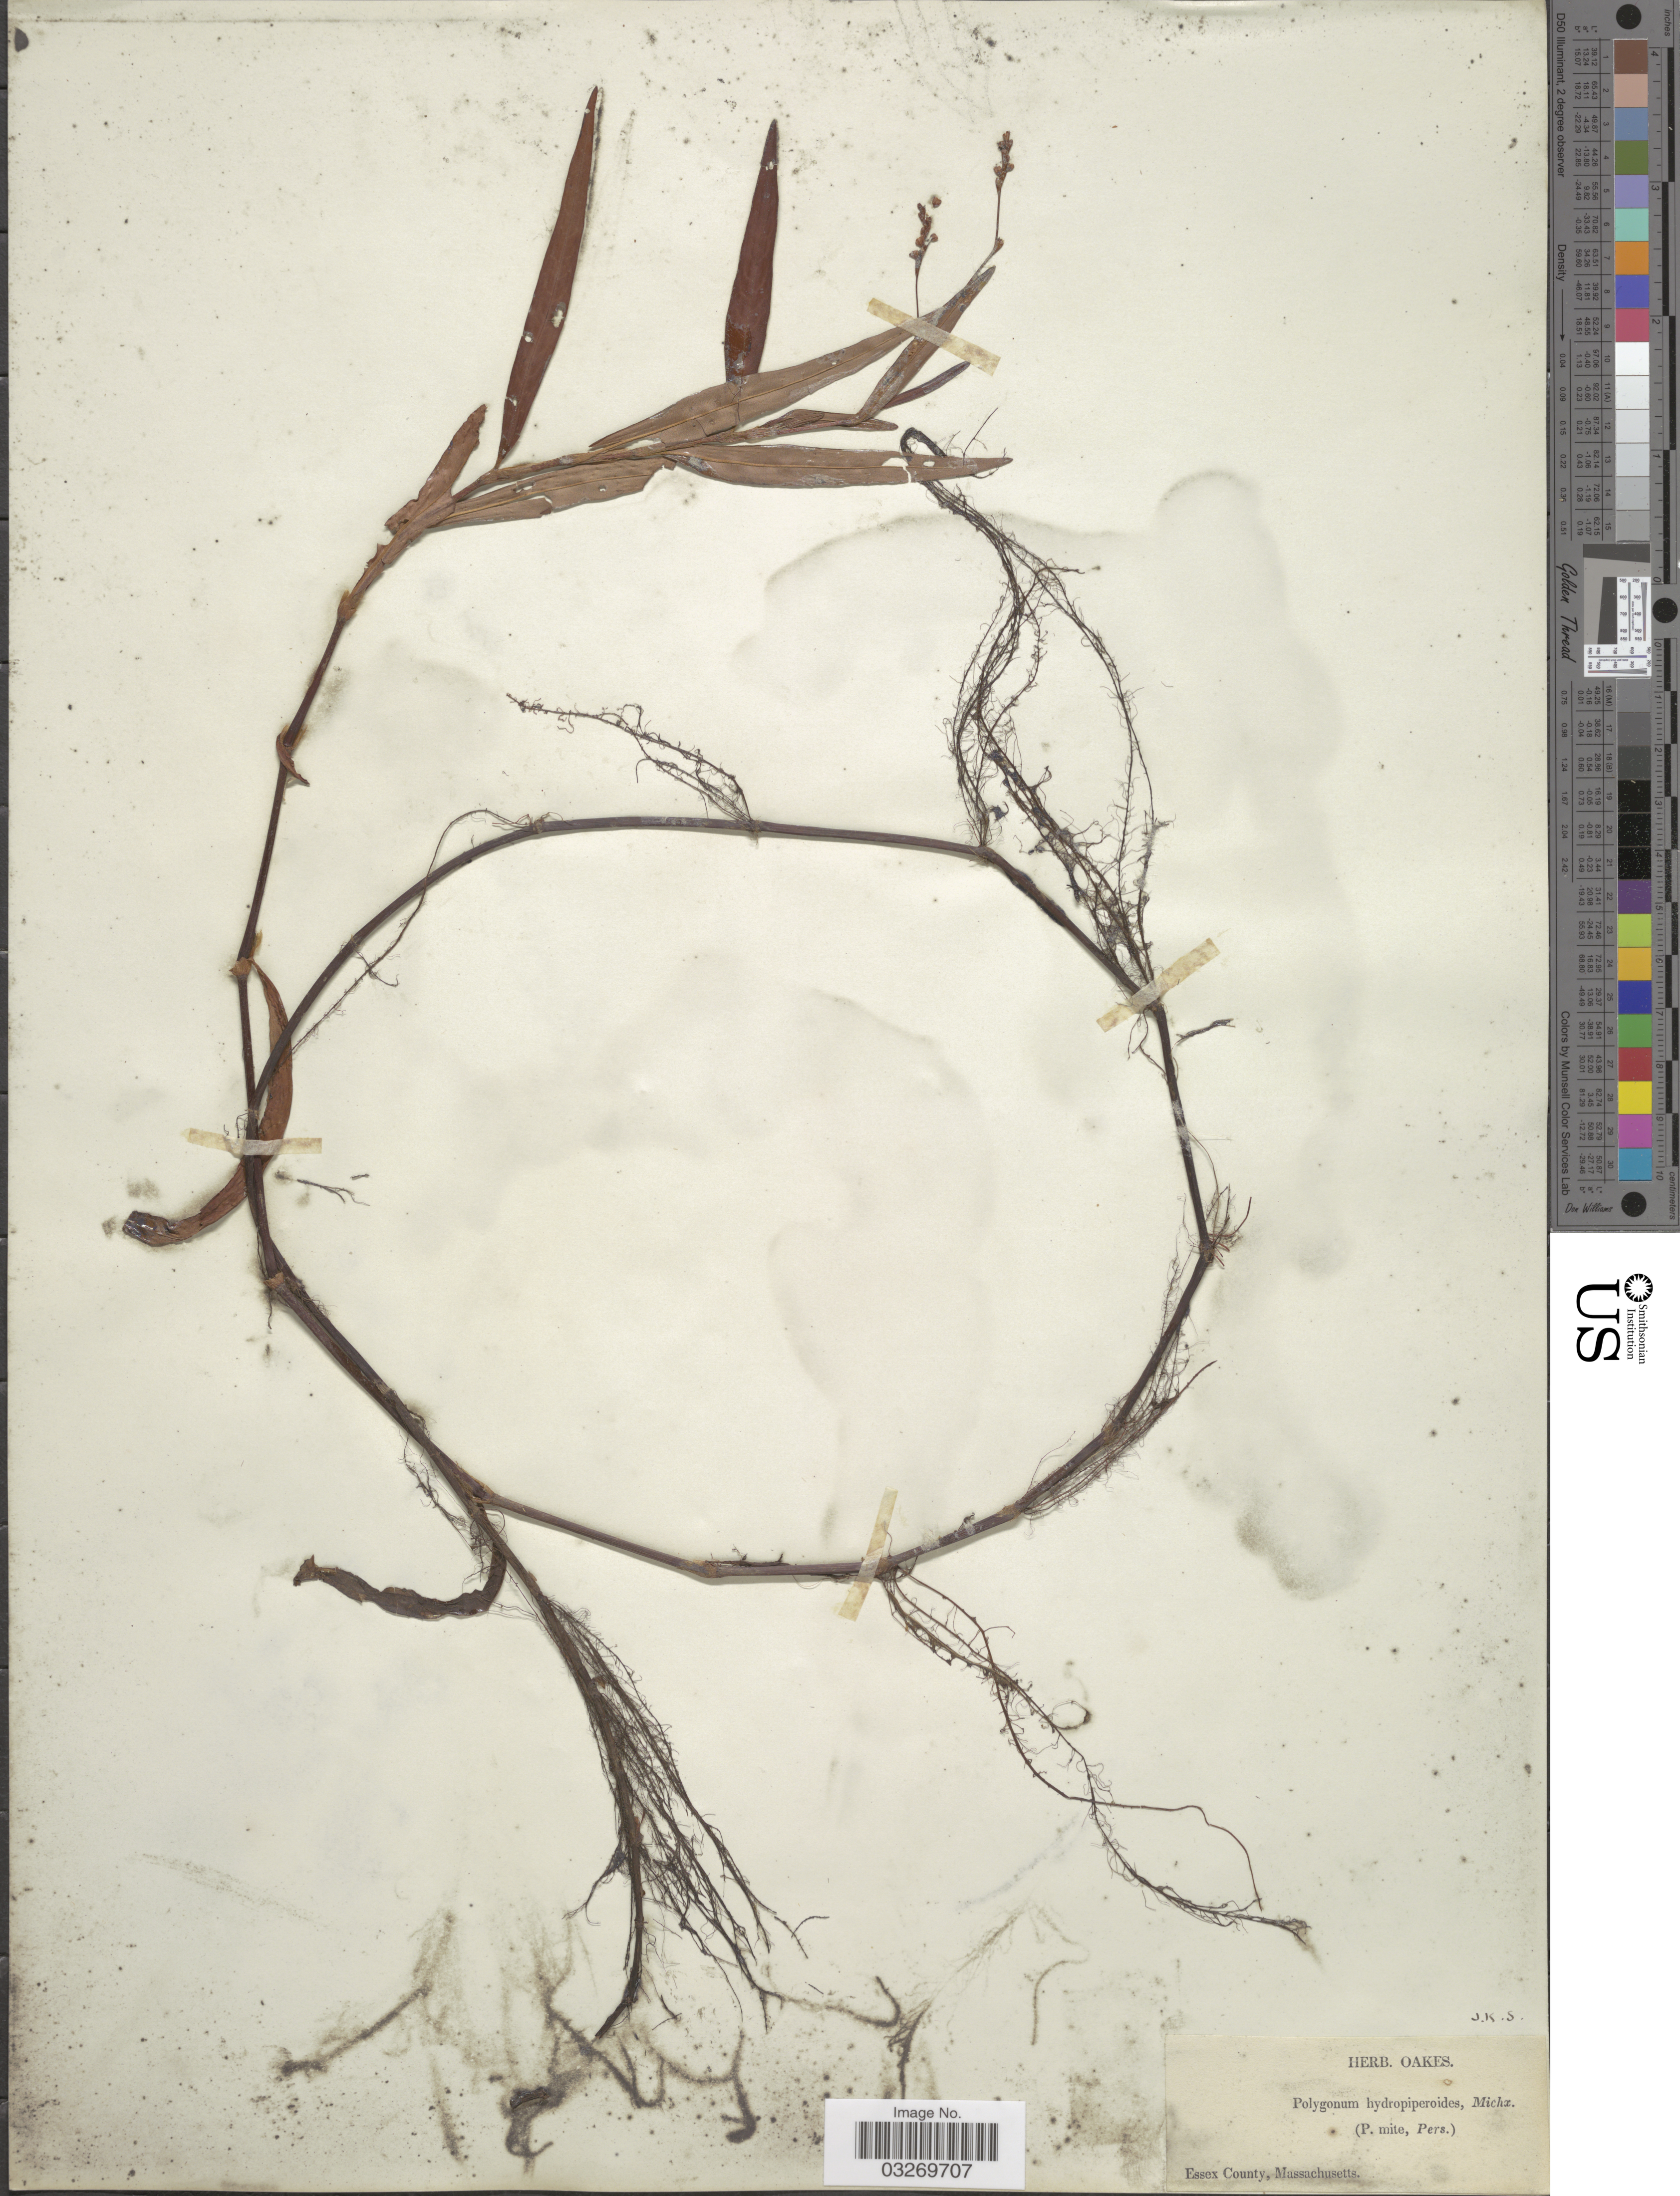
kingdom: Plantae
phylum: Tracheophyta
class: Magnoliopsida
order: Caryophyllales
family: Polygonaceae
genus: Persicaria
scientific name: Persicaria hydropiperoides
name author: (Michx.) Small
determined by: Atha, D. E.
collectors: ex herb. Oakes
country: United States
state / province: Massachusetts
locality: Essex County.